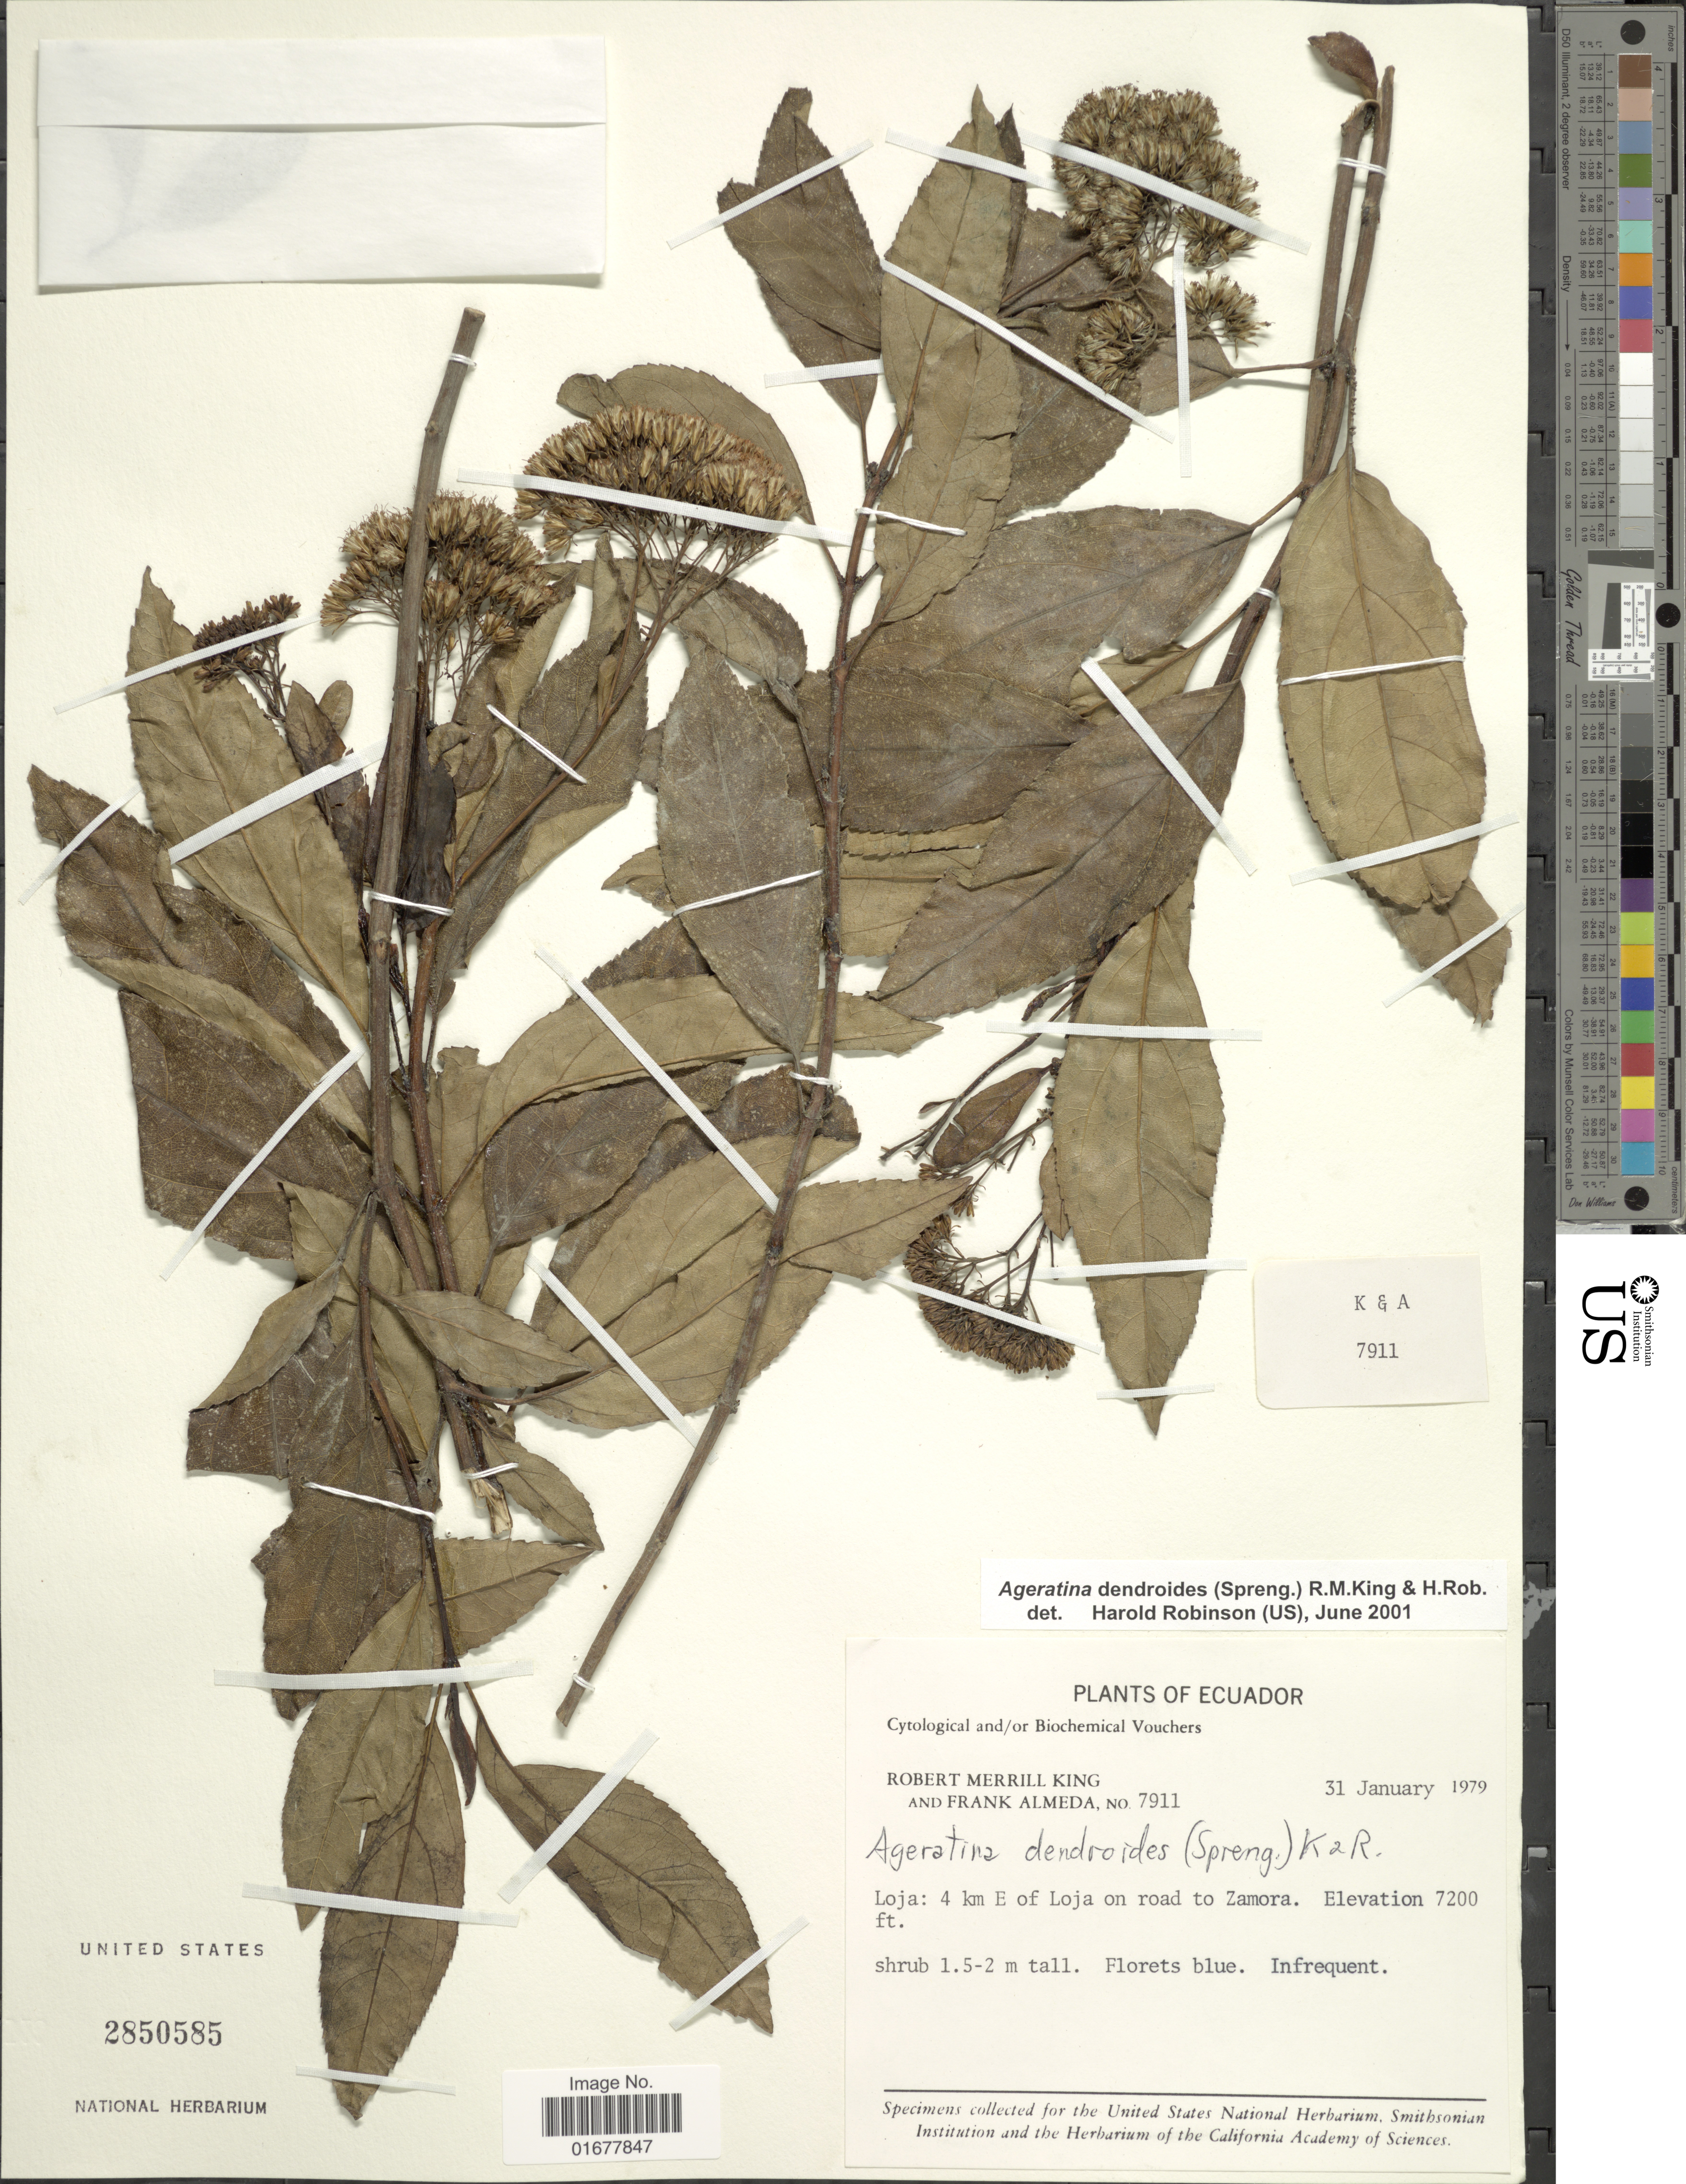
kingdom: Plantae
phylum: Tracheophyta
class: Magnoliopsida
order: Asterales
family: Asteraceae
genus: Ageratina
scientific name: Ageratina dendroides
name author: (Spreng.) R.M. King & H. Rob.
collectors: R. M. King & F. Almeda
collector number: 7911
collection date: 1979-01-31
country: Ecuador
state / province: Loja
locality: Loja: 4 km E of Loja on road to Zamora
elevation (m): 7200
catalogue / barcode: US 2850585